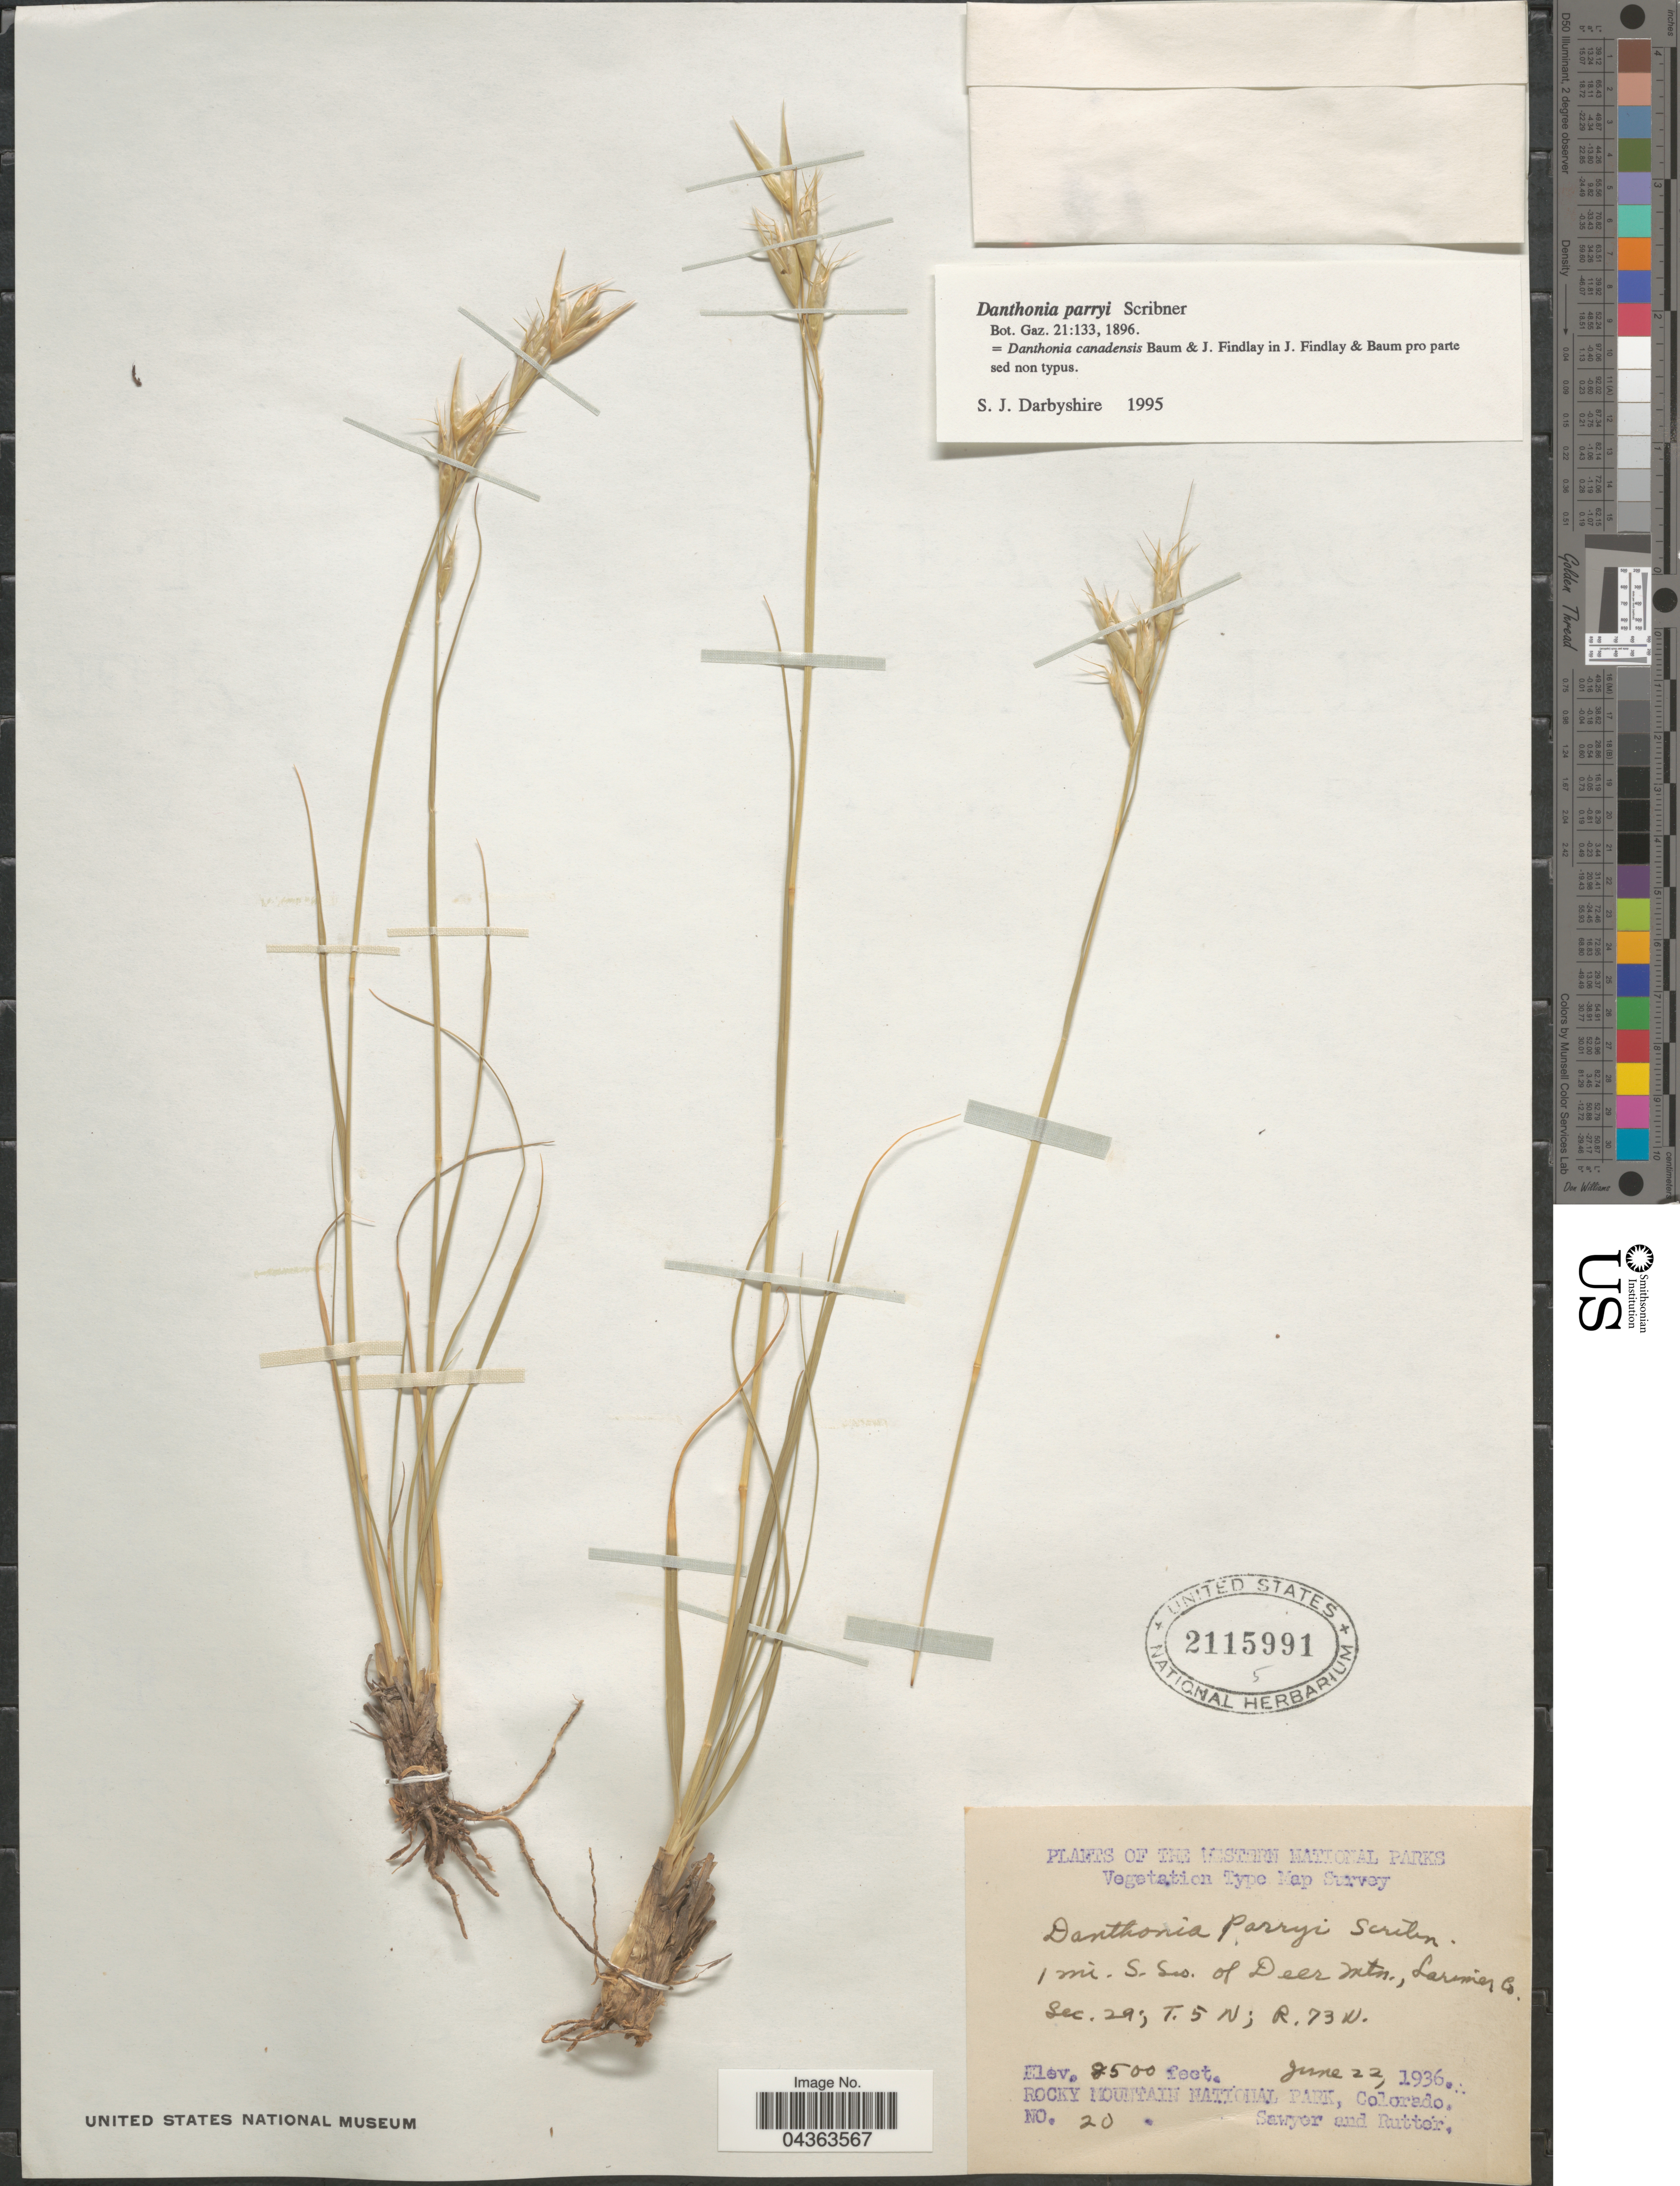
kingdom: Plantae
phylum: Tracheophyta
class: Liliopsida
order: Poales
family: Poaceae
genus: Danthonia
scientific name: Danthonia parryi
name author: Scribn.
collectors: Sawyer & Rutter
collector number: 20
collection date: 1936-06-22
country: United States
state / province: Colorado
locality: Western National Parks. Vegetation Type Map Survey. 1 mi. S. SW. of Deer Mtn., Larimer Co. Sec. 29; T. 5 N; R. 73 W. Rocky Mountain National Park.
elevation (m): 2591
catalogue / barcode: US 2115991